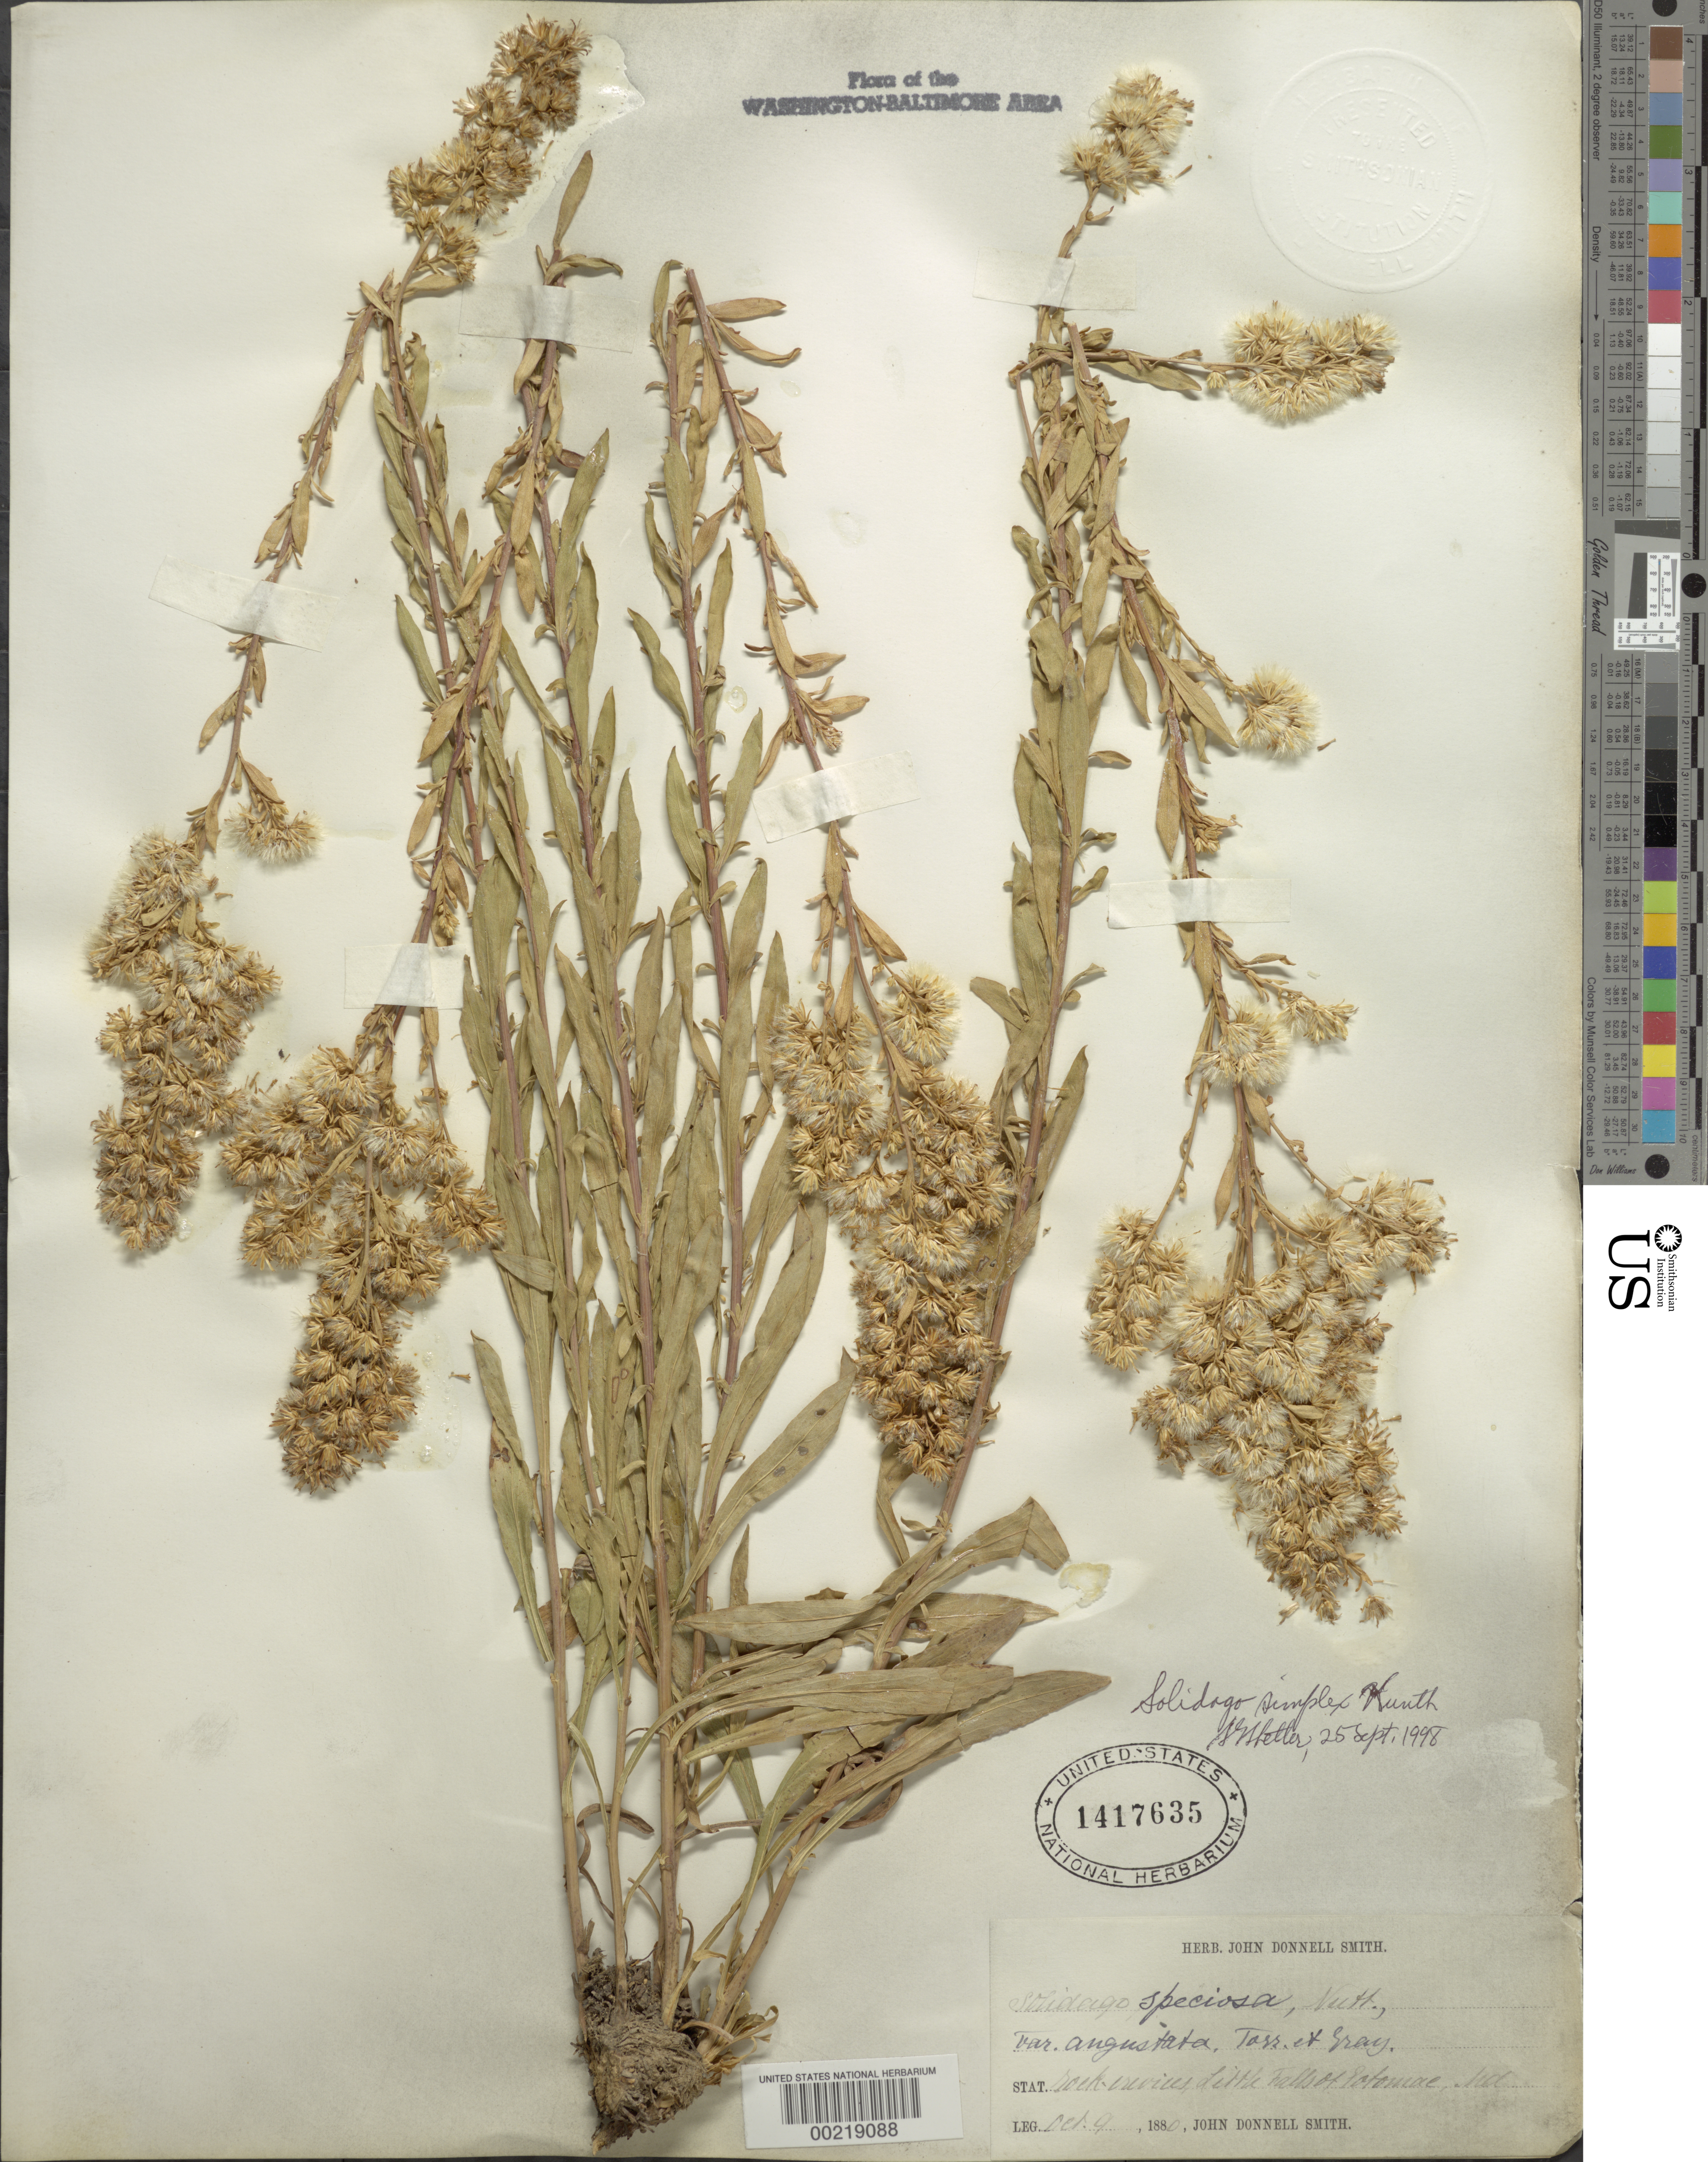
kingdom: Plantae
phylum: Tracheophyta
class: Magnoliopsida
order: Asterales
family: Asteraceae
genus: Solidago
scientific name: Solidago simplex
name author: Kunth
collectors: J. Donnell Smith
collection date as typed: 09 Oct 1880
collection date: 1880-10-09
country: United States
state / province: Maryland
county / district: Montgomery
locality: Little Falls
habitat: Rock crevices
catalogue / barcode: US 1417635